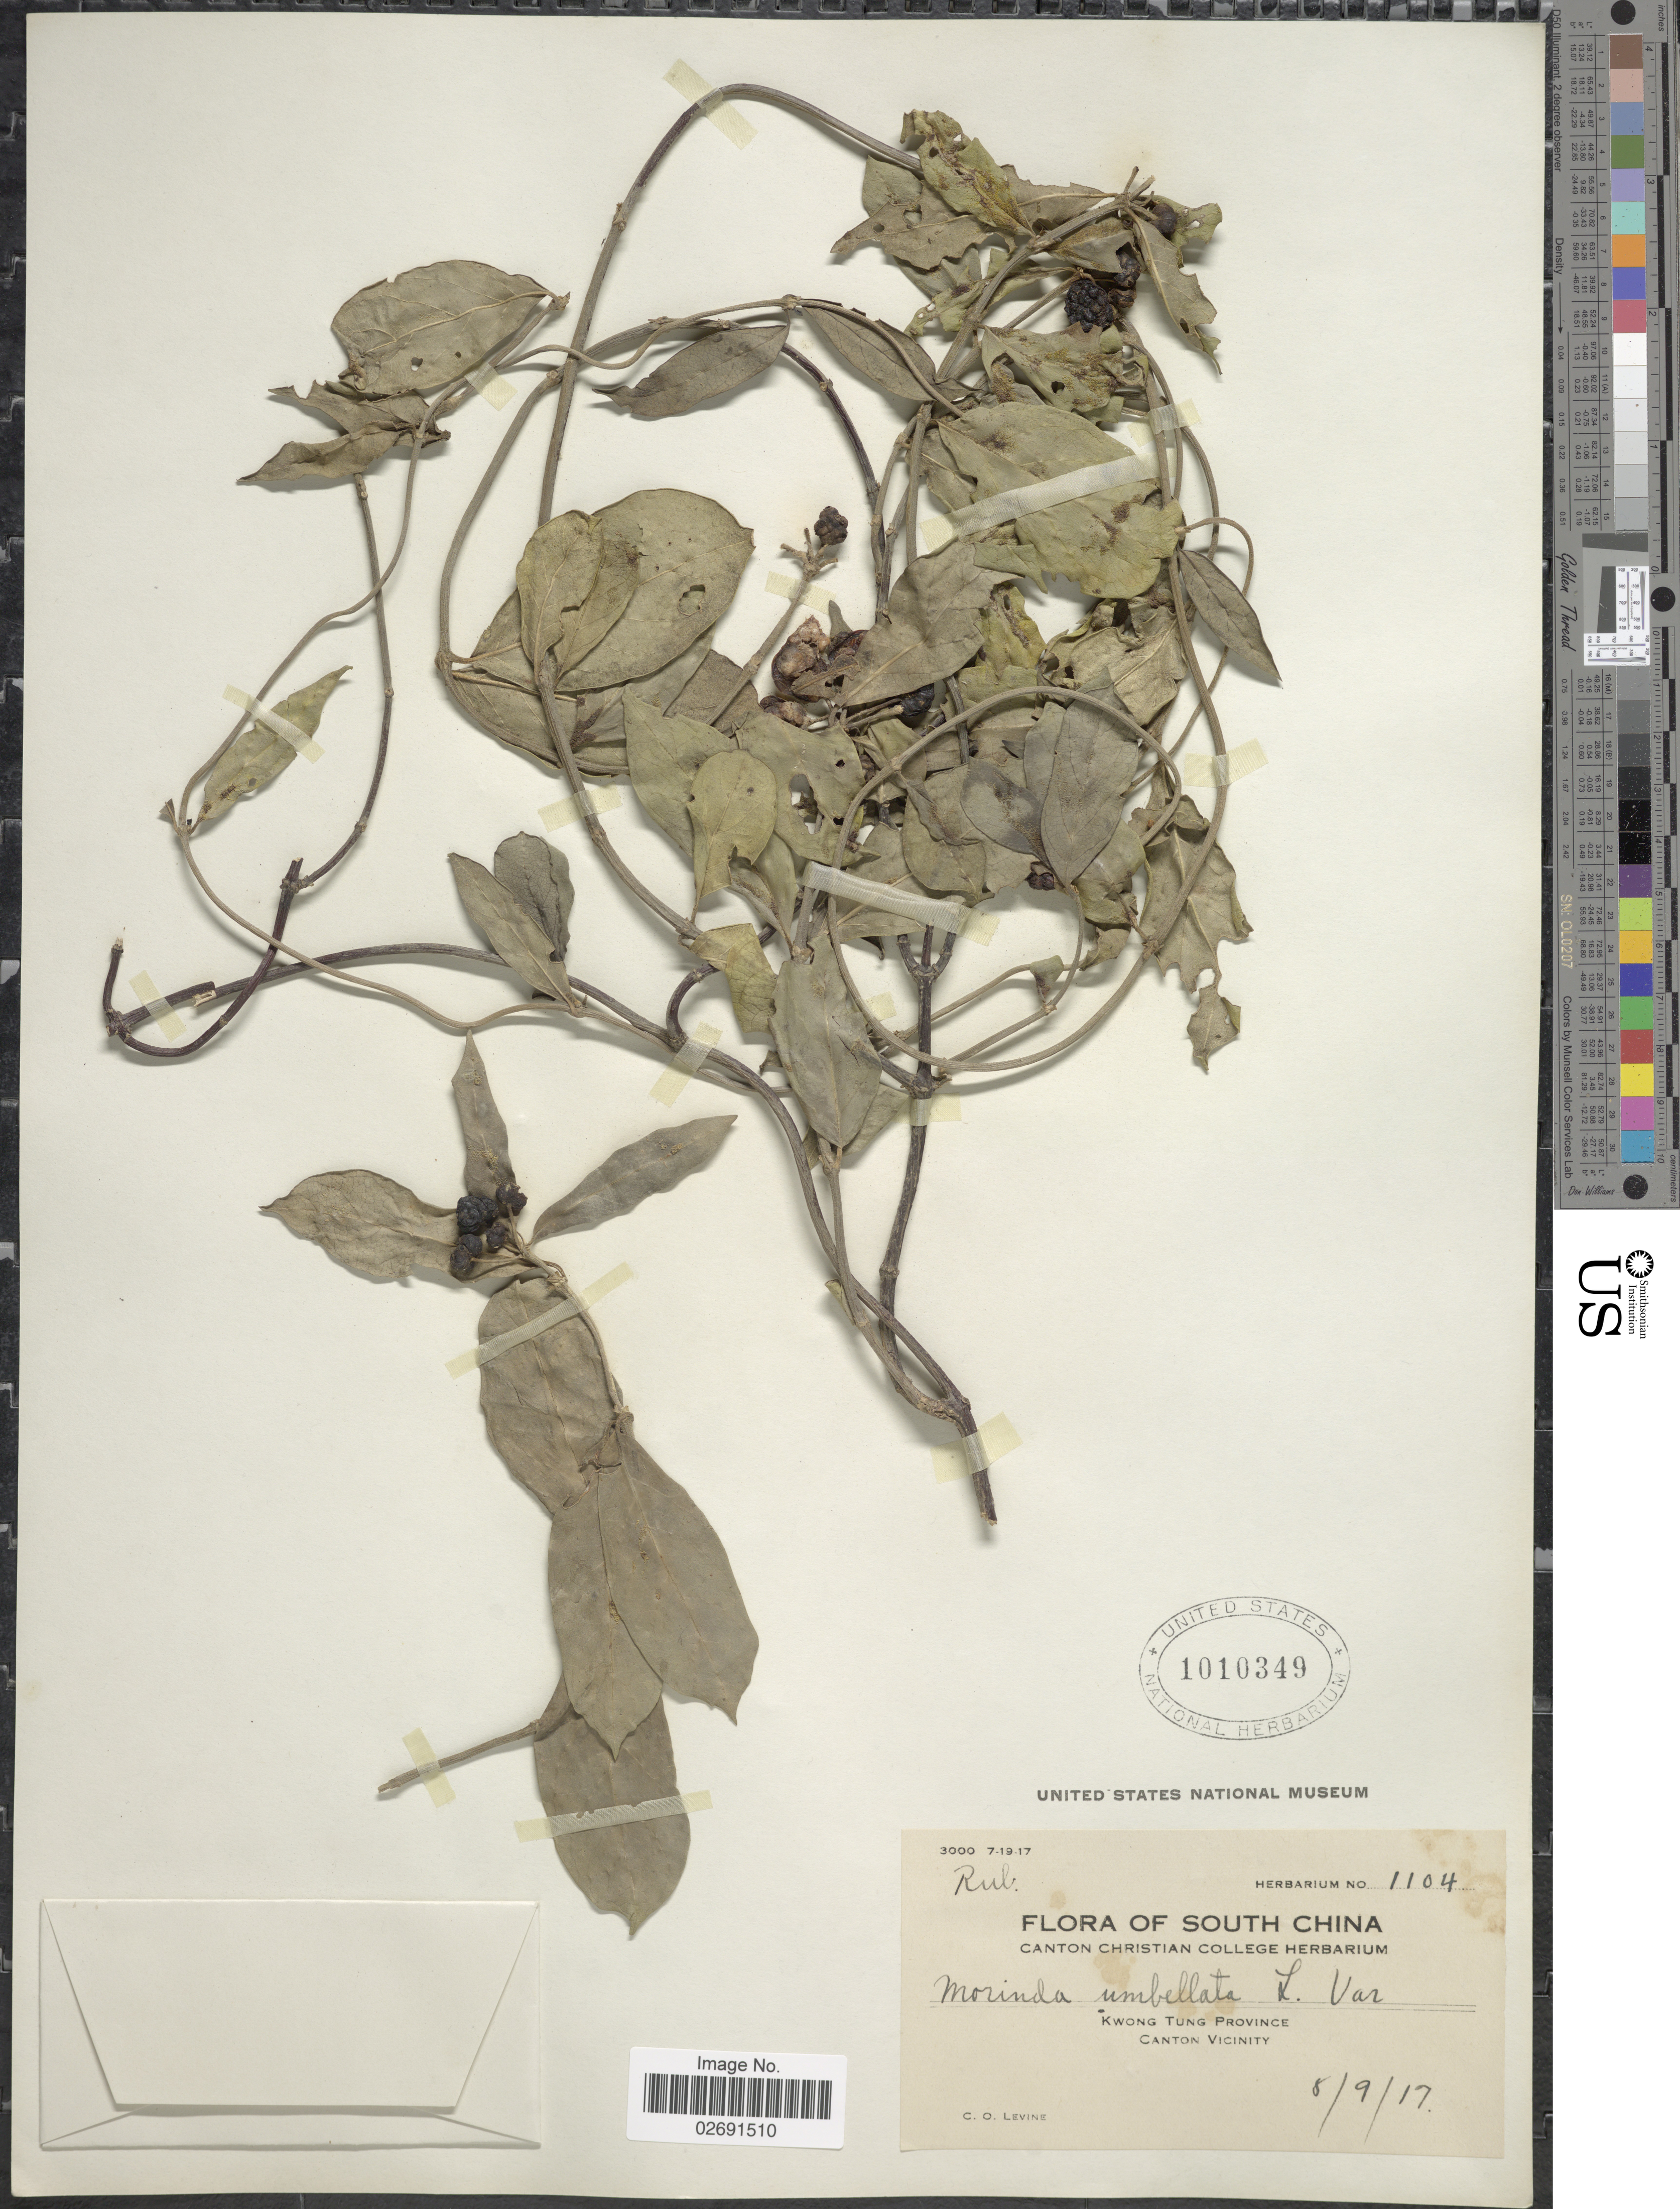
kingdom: Plantae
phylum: Tracheophyta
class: Magnoliopsida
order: Gentianales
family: Rubiaceae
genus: Gynochthodes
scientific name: Gynochthodes umbellata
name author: (L.) Razafim. & B. Bremer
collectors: C. O. Levine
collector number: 1104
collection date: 1917-09-08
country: China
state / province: Guangdong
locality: South China, Kwong Tung Province, Canton Vicinity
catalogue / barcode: US 1010349